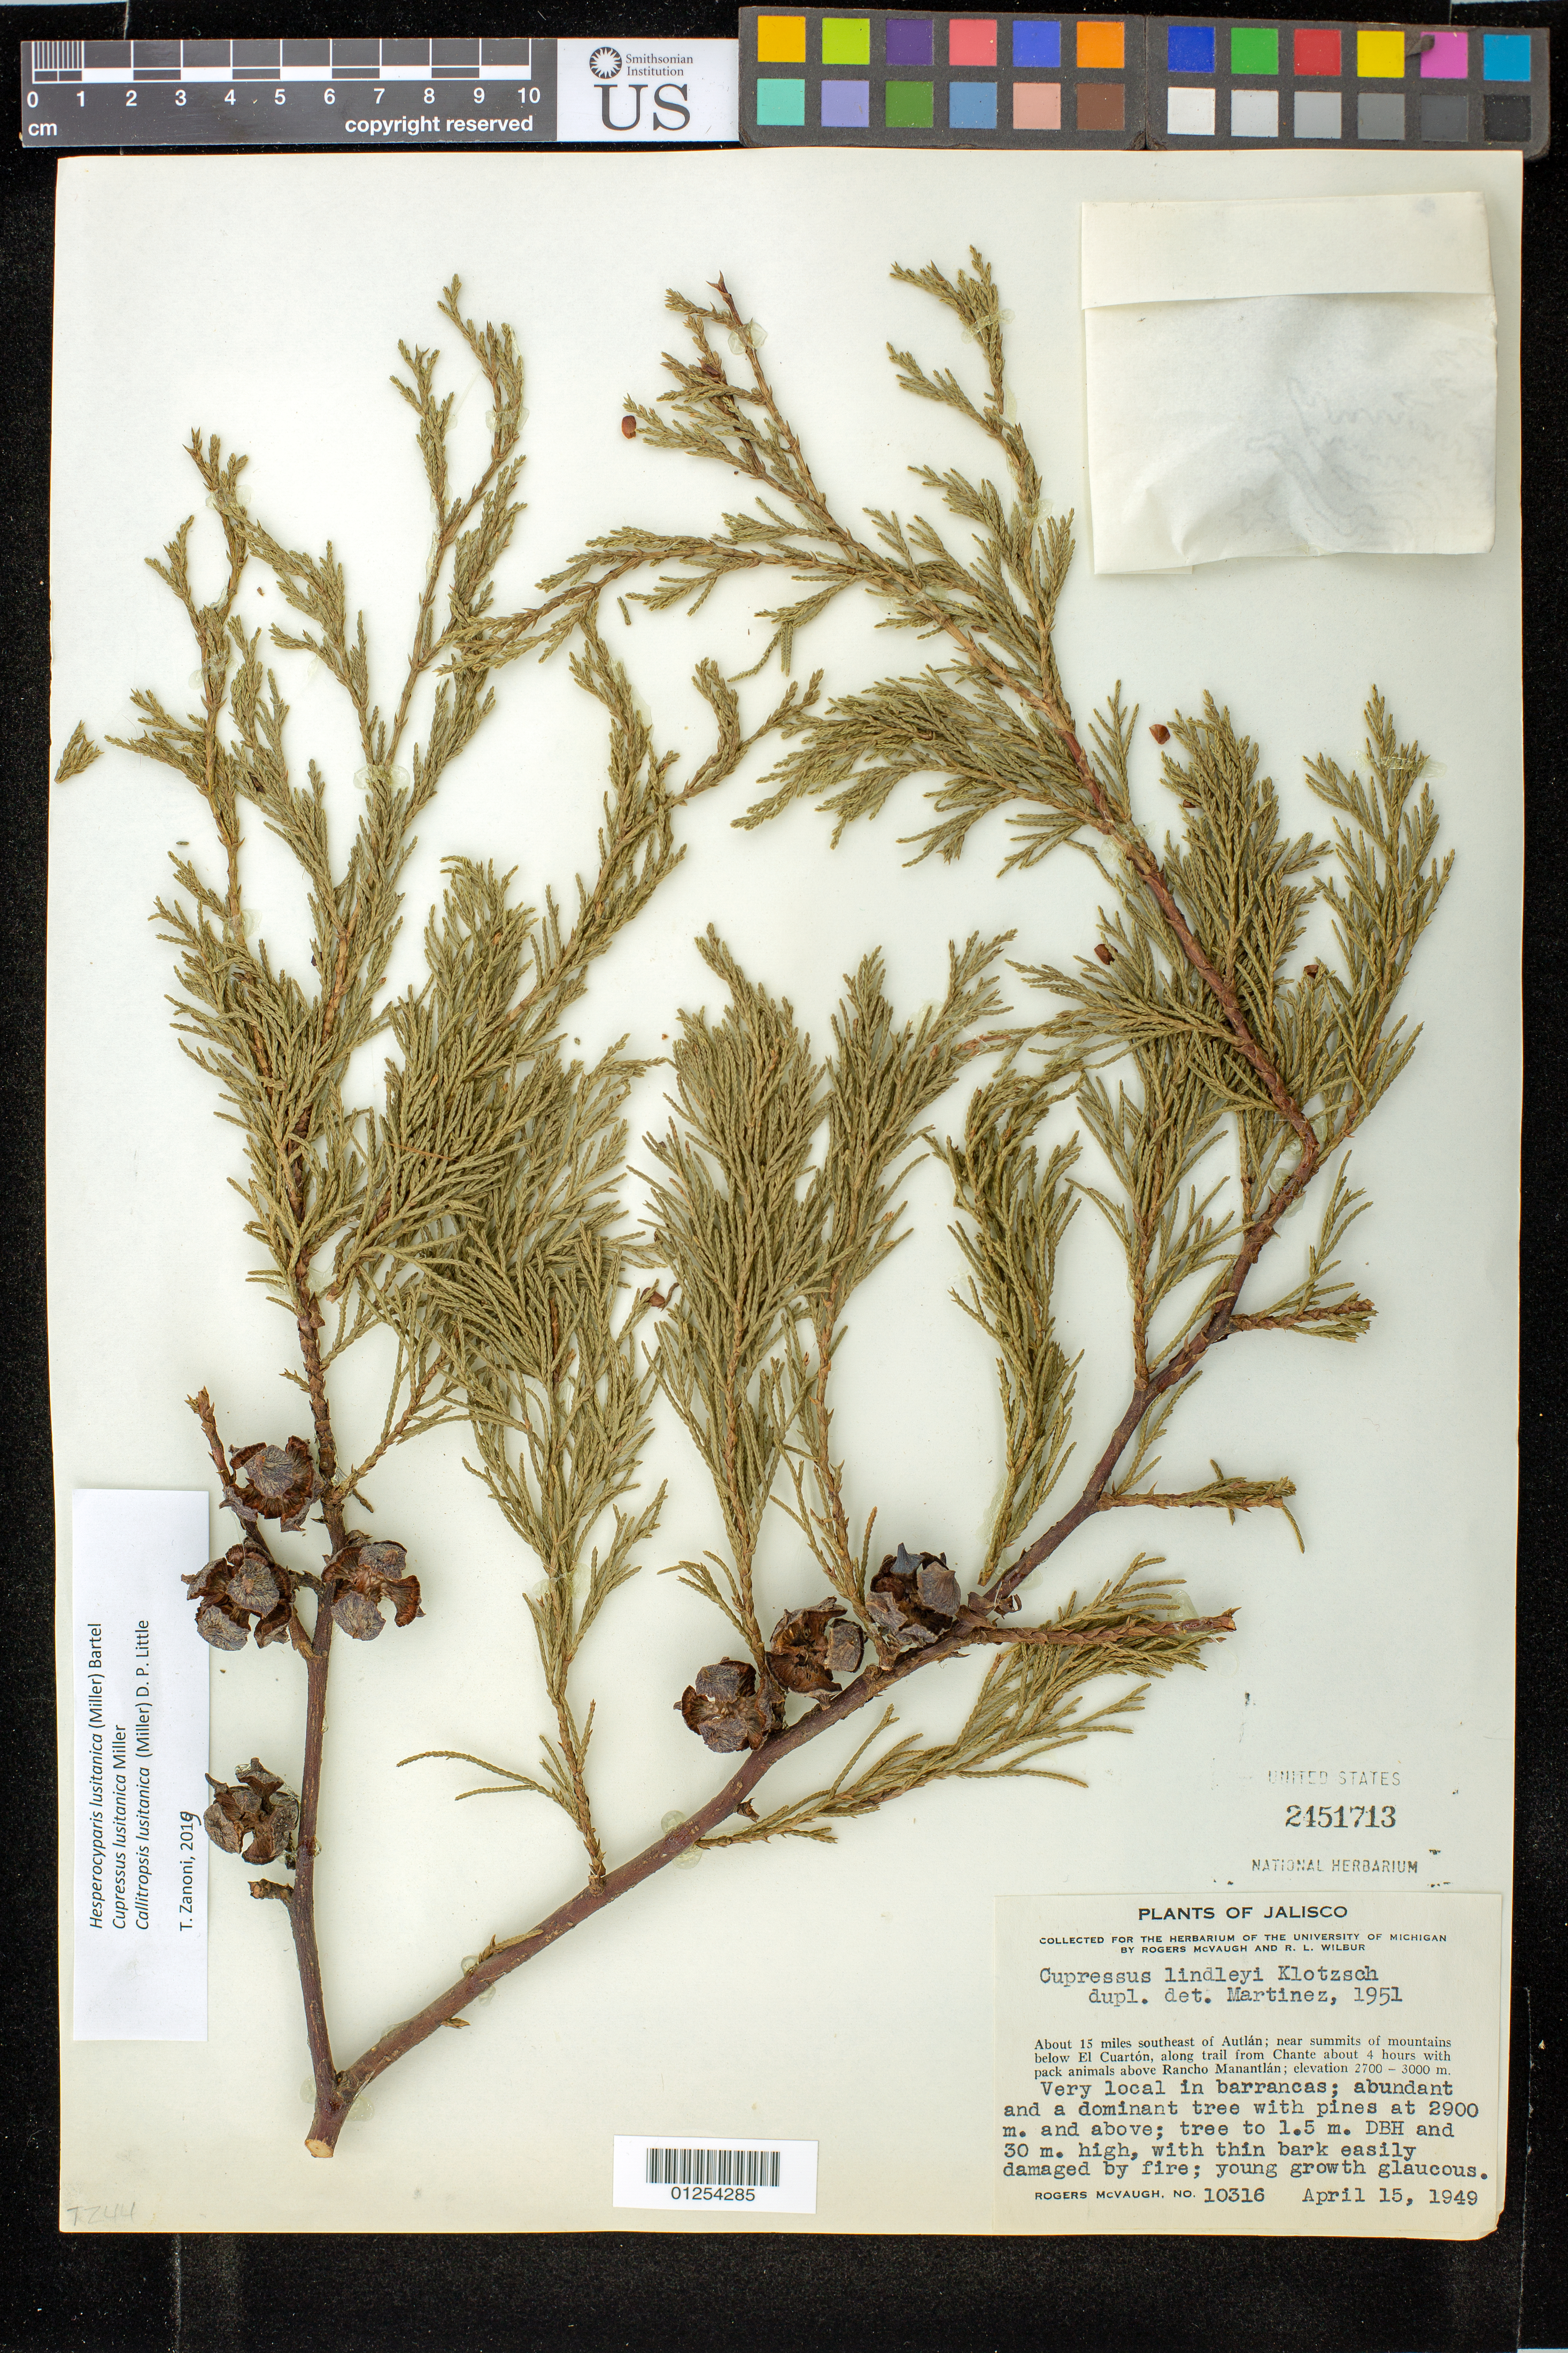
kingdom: Plantae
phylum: Tracheophyta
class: Pinopsida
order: Pinales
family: Cupressaceae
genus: Hesperocyparis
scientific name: Hesperocyparis lusitanica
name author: (Miller) Bartel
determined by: Zanoni, T. A., (NY), New York Botanical Garden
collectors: R. McVaugh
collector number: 10316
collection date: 1949-04-15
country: Mexico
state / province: Jalisco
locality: About 15 miles southeast of Autlá; near summits of mountains below El Cuartón, along trail from Chante about 4 hours with pack animals above Rancho Manantlán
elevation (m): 300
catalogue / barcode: US 2451713